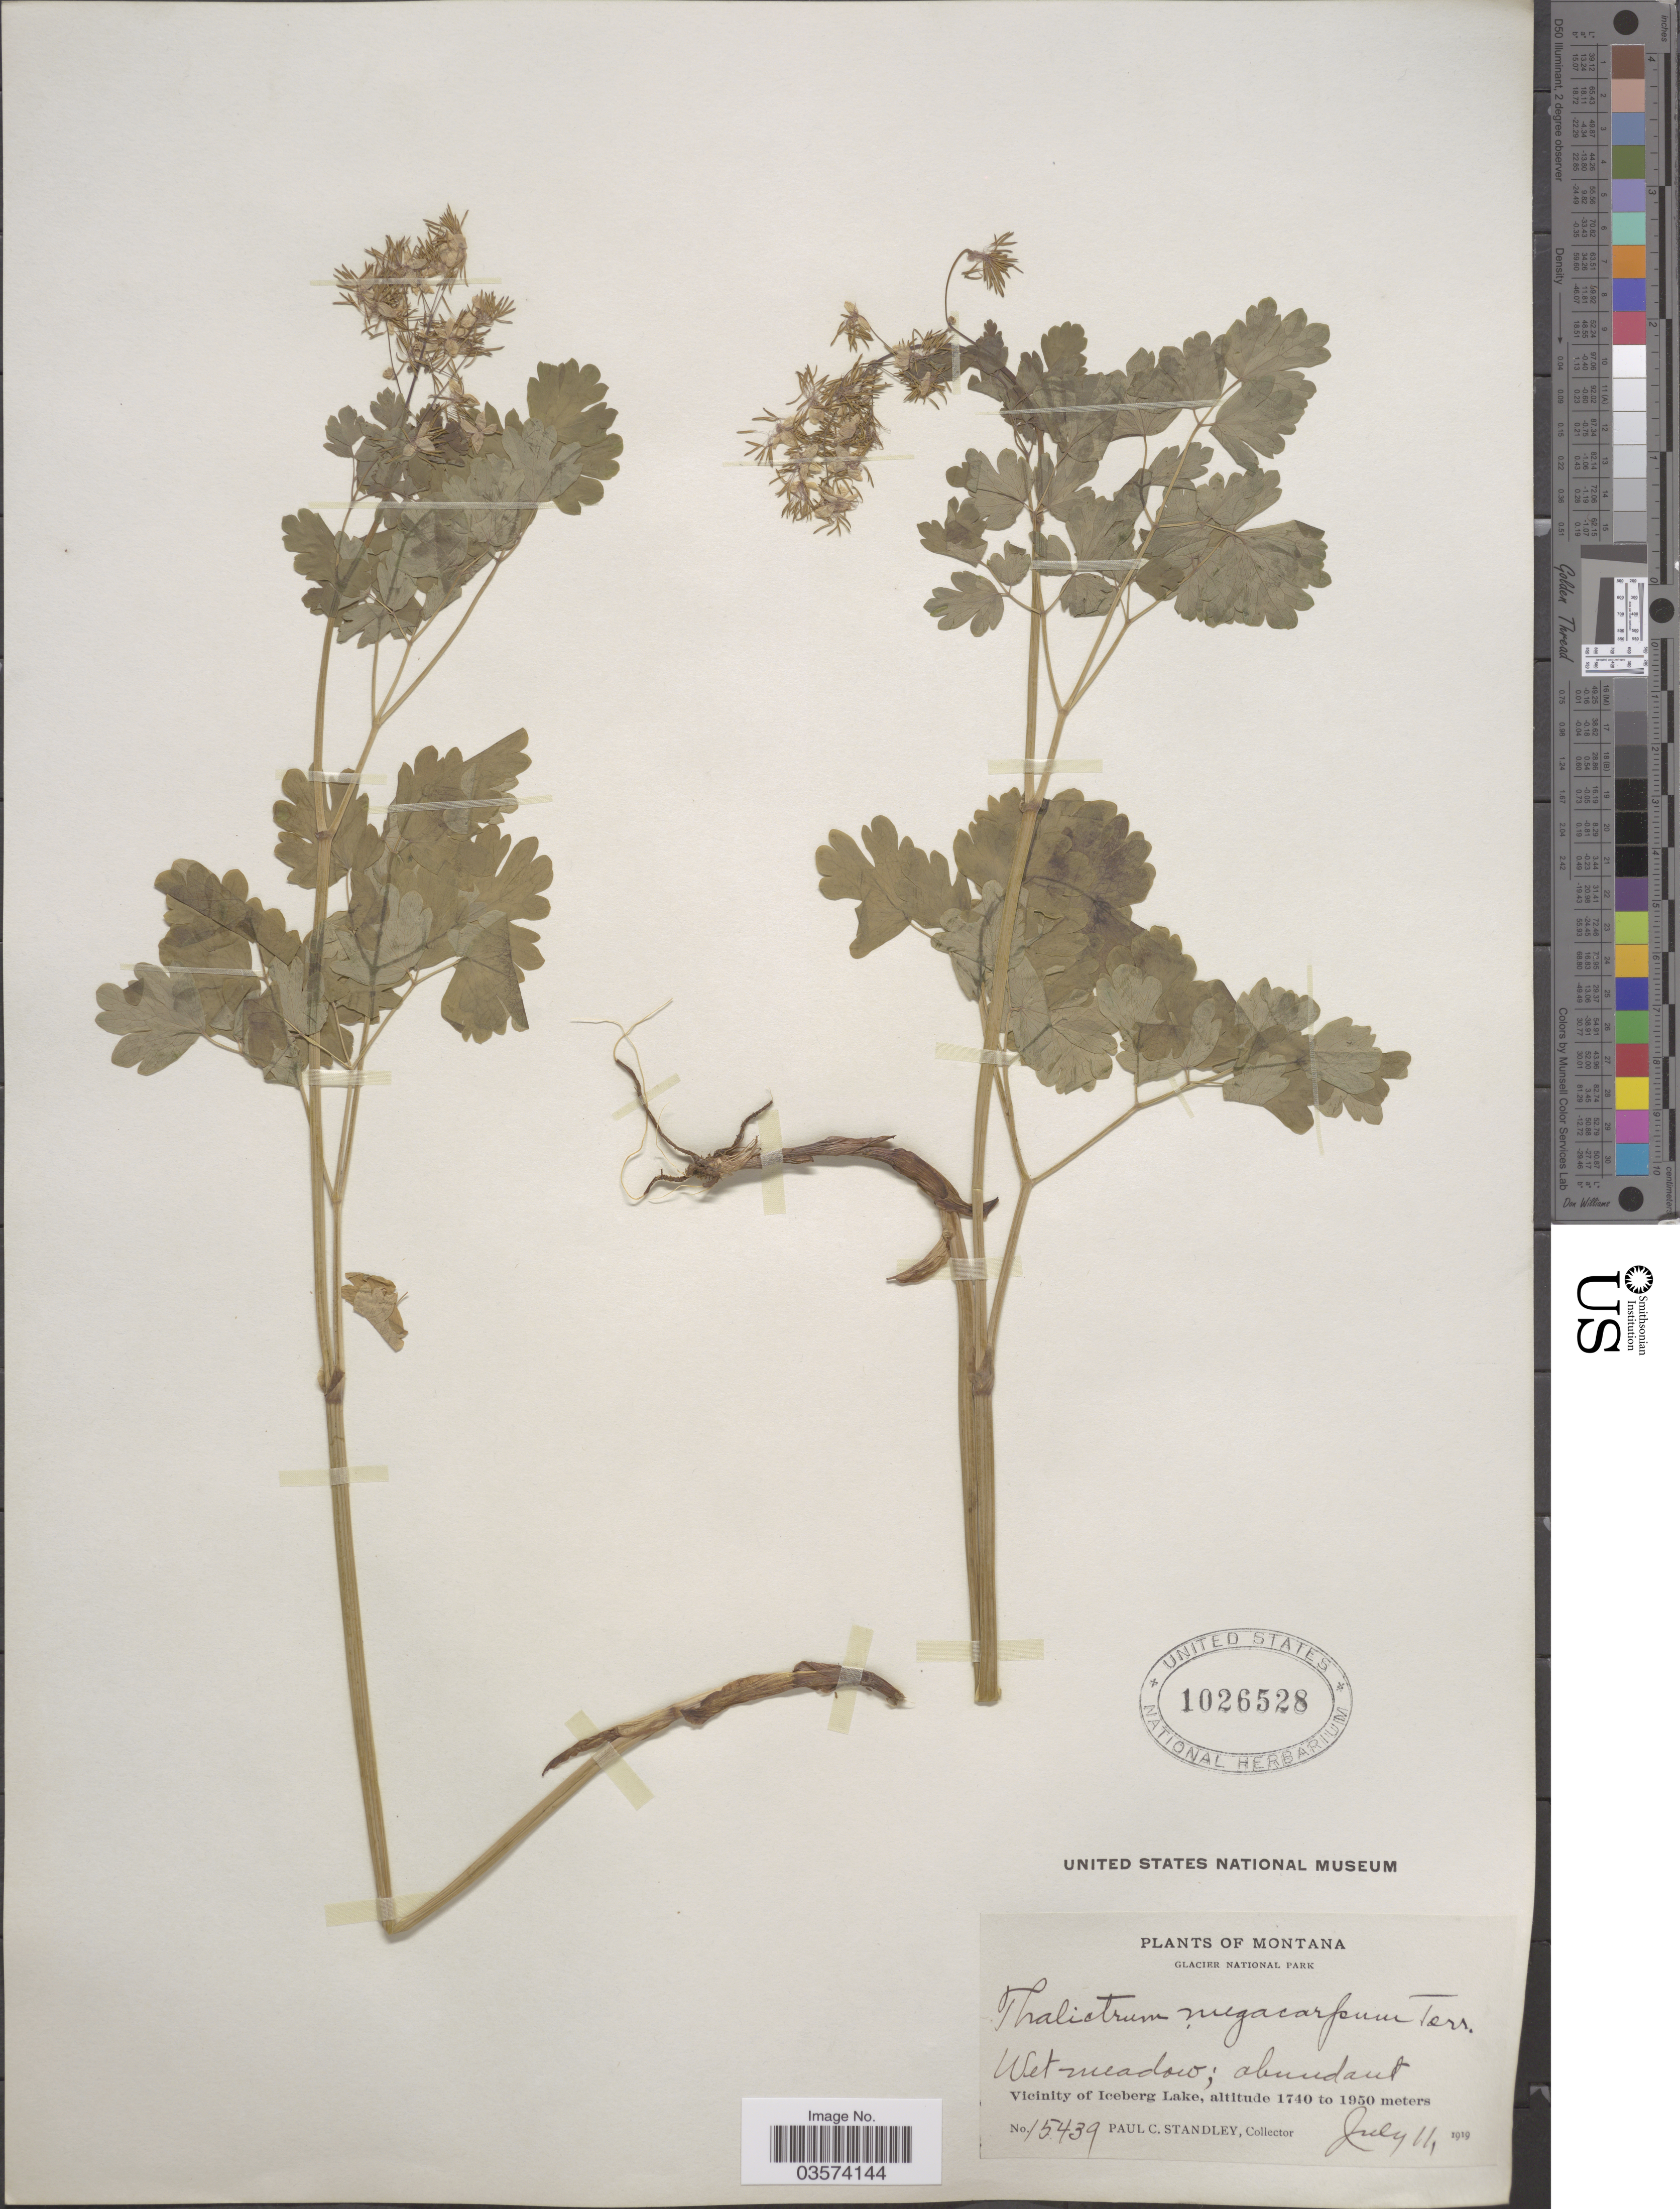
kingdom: Plantae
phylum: Tracheophyta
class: Magnoliopsida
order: Ranunculales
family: Ranunculaceae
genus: Thalictrum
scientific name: Thalictrum occidentale var. palousense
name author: H. St. John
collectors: P. C. Standley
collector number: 15439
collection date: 1919-07-11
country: United States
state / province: Montana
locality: Glacier National Park. Vicinity of Iceberg Lake.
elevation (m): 1740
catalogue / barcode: US 1026528